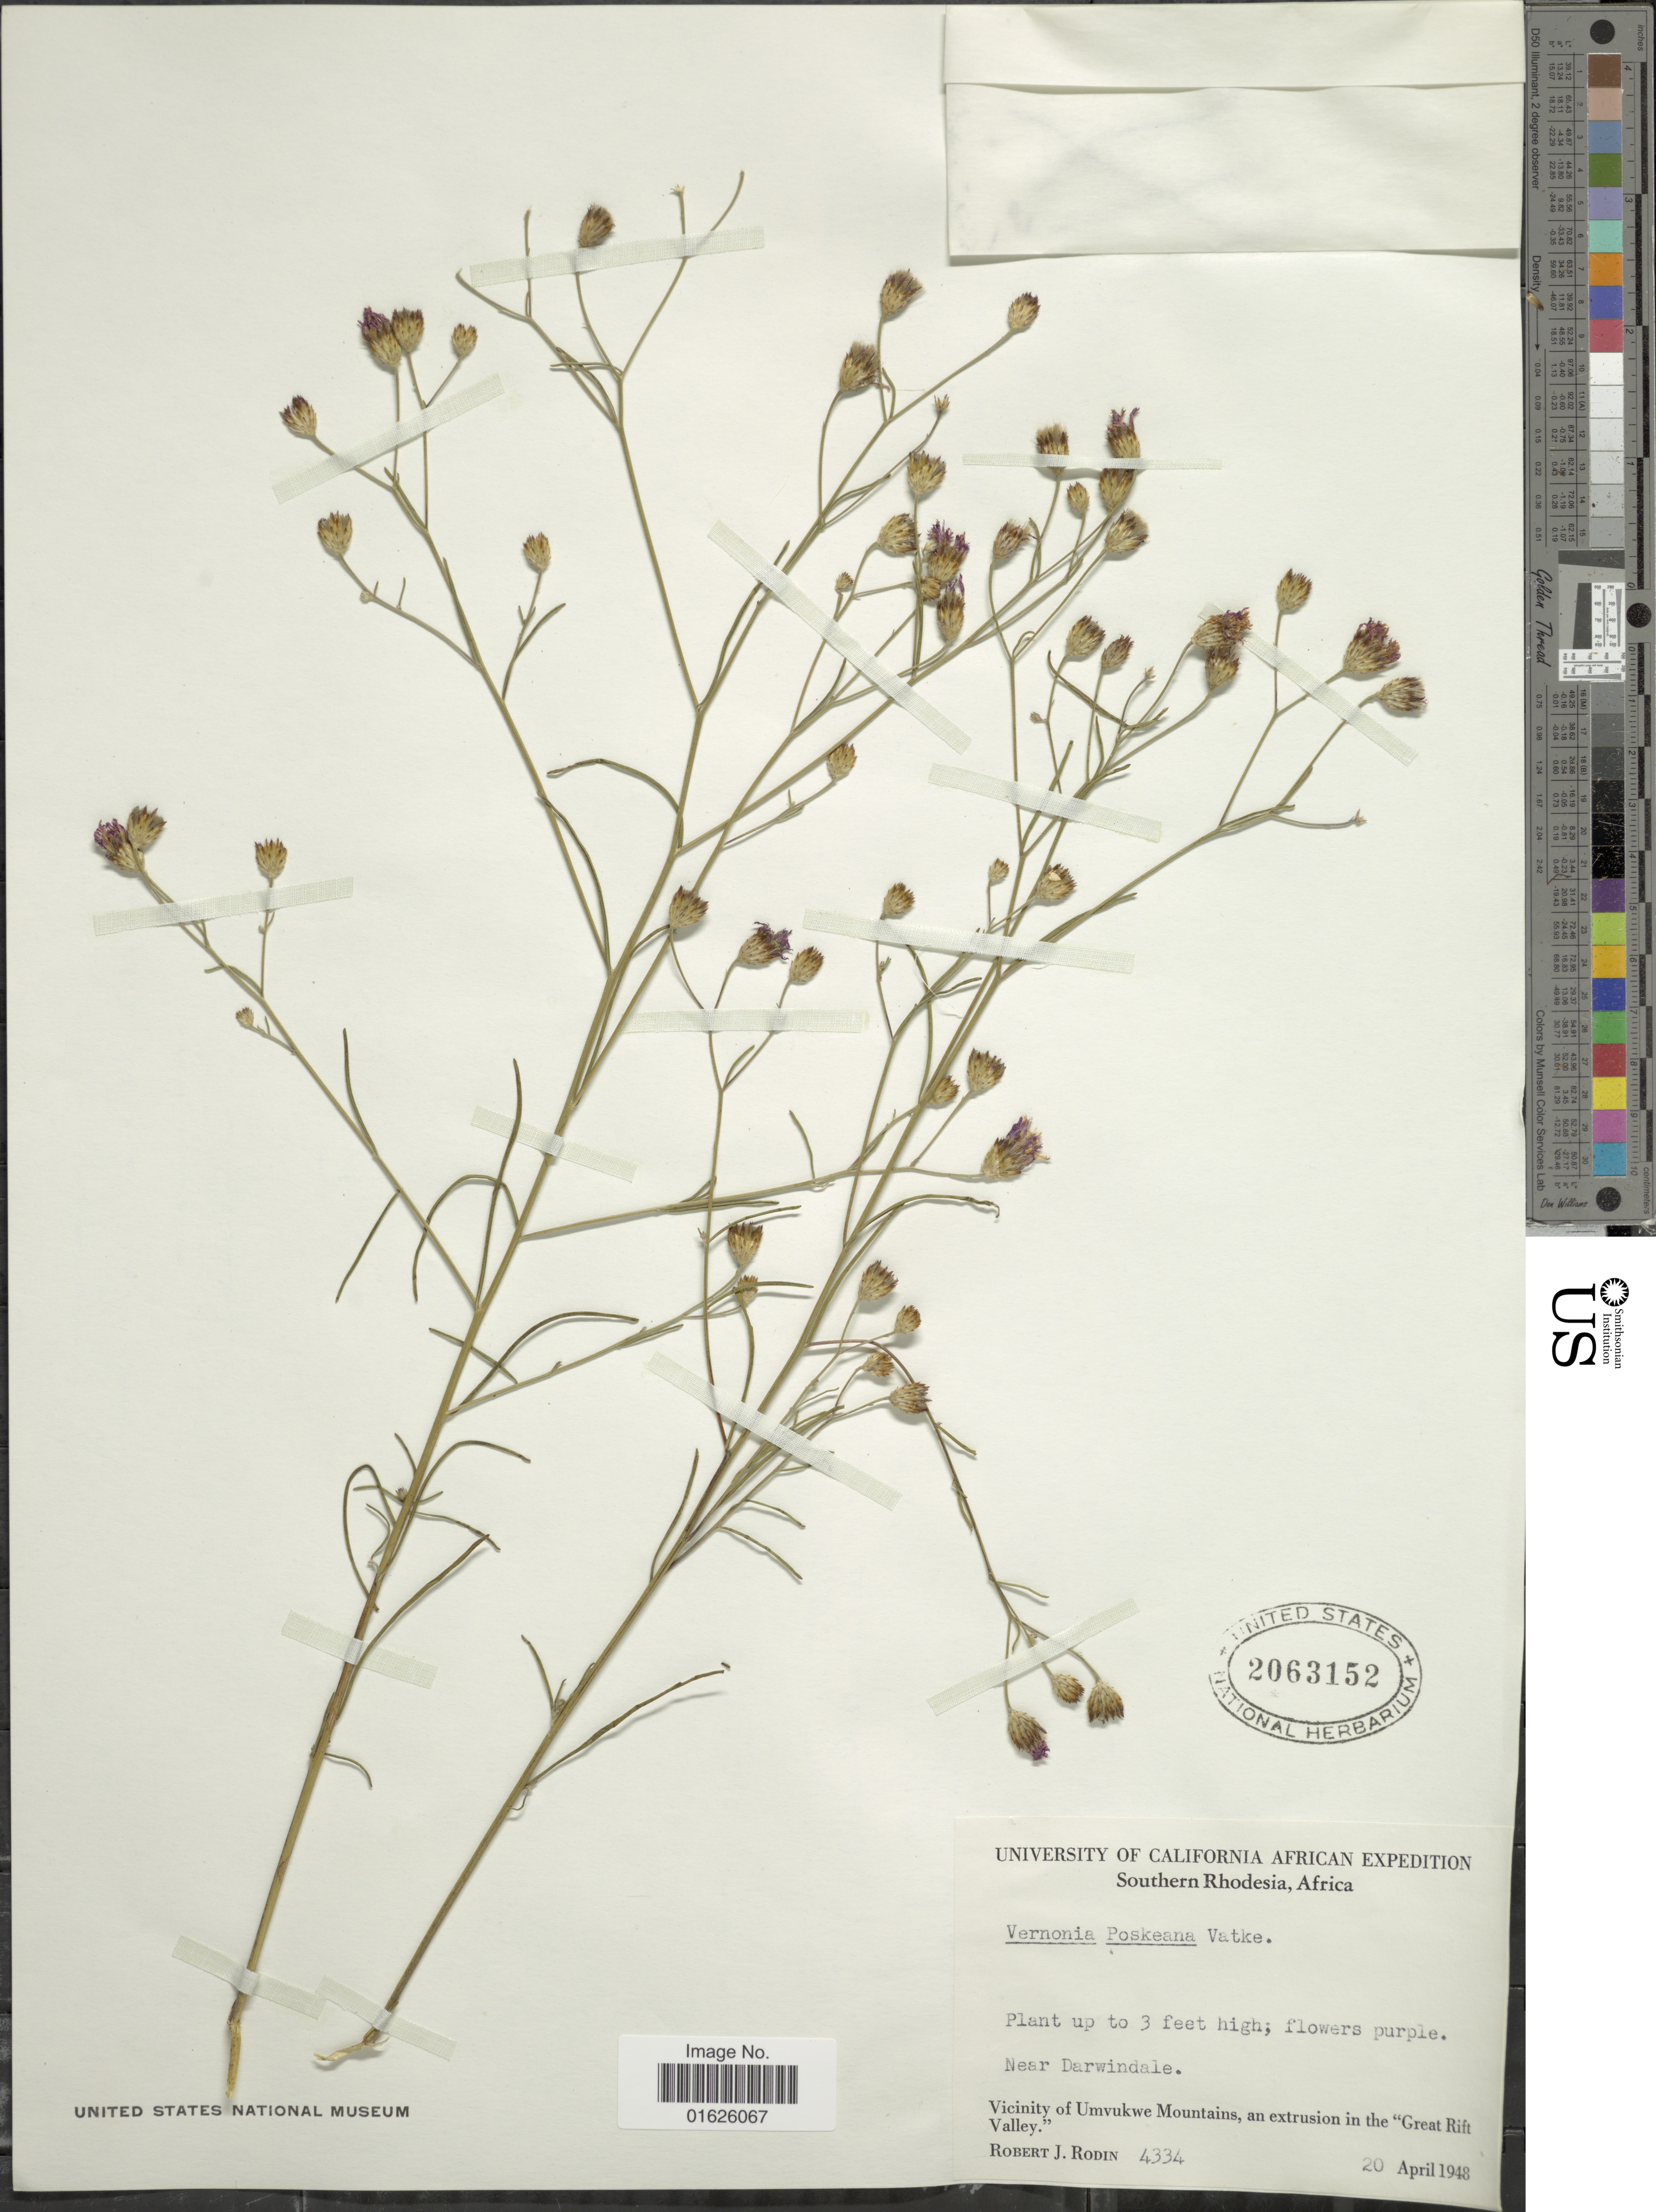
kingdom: Plantae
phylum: Tracheophyta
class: Magnoliopsida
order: Asterales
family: Asteraceae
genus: Polydora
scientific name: Polydora steetziana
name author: (Oliv. & Hiern) H. Rob.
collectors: R. J. Rodin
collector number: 4334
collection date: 1948-04-20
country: Zimbabwe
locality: Near Darwindale, Vicinity of Umvukwe Mountains, an extrusion in the "Great Rift Valley.", Southern Rhodesia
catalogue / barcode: US 2063152